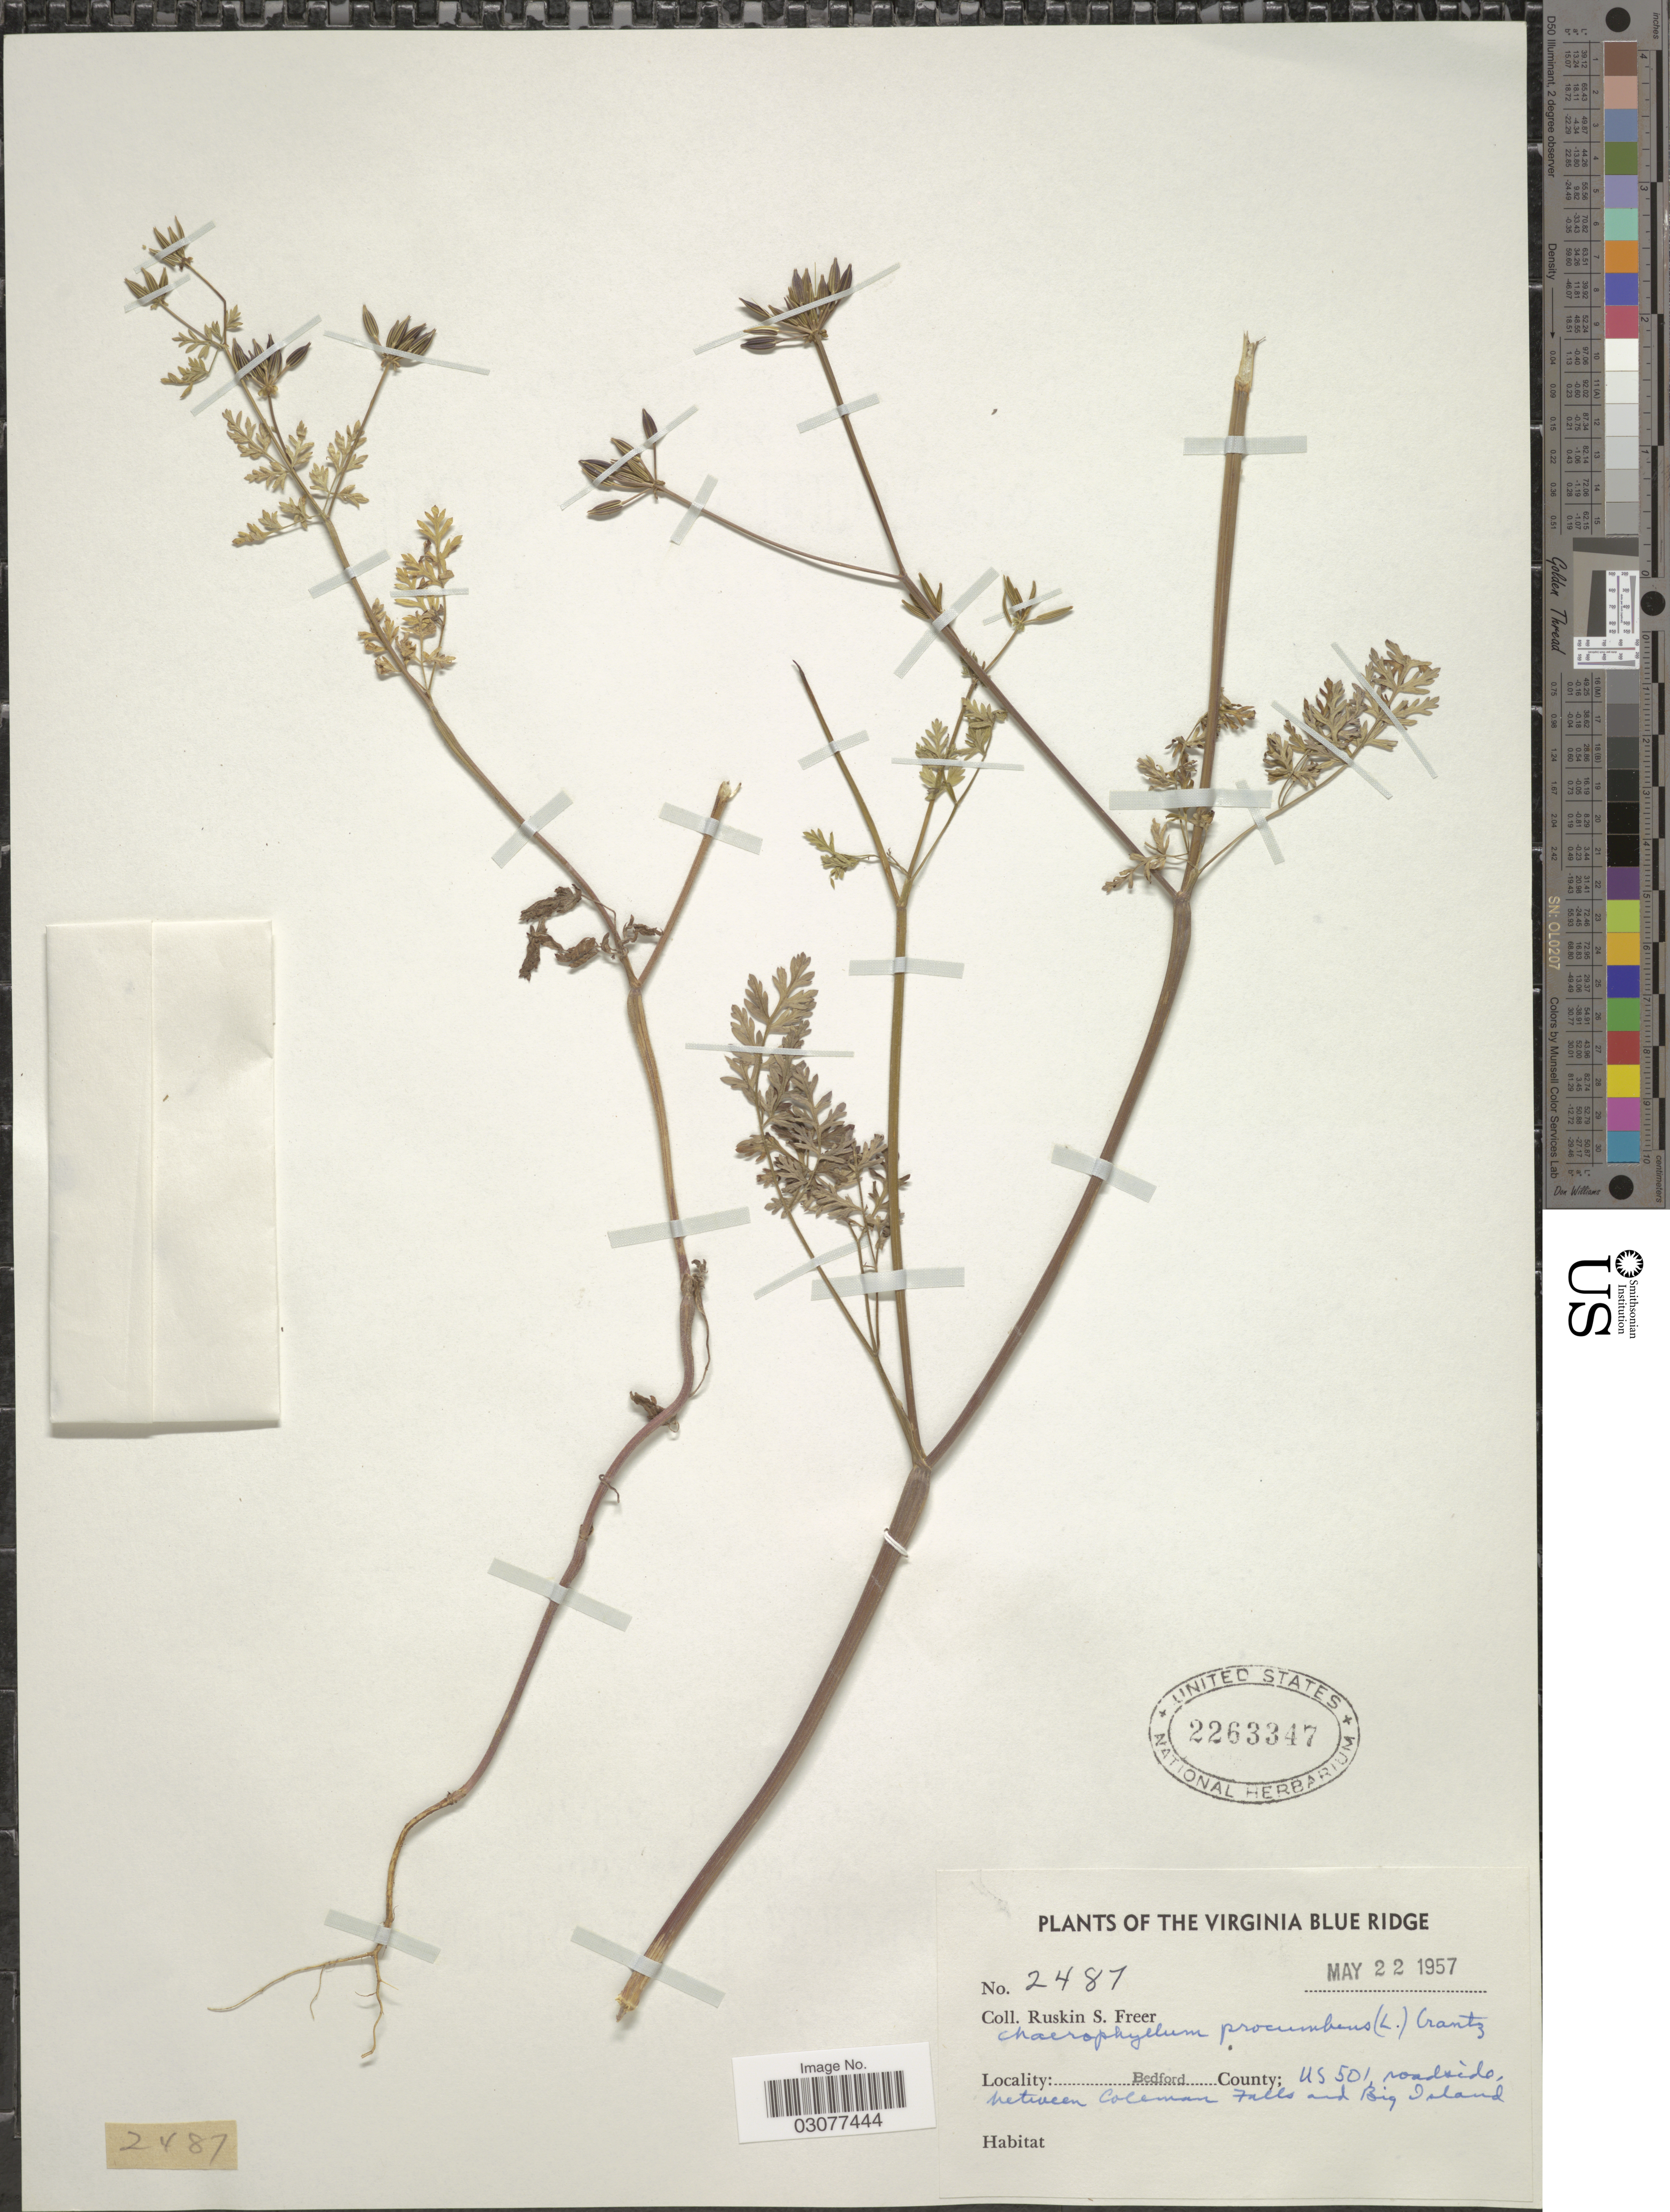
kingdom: Plantae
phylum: Tracheophyta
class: Magnoliopsida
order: Apiales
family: Apiaceae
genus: Chaerophyllum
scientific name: Chaerophyllum tainturieri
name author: Hook.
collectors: R. Freer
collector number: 2487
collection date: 1957-05-22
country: United States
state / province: Virginia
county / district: Bedford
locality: The Virginia Blue Ridge, Bedford County; US 501 roadside between Coleman Falls and Big Island.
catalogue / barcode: US 2263347